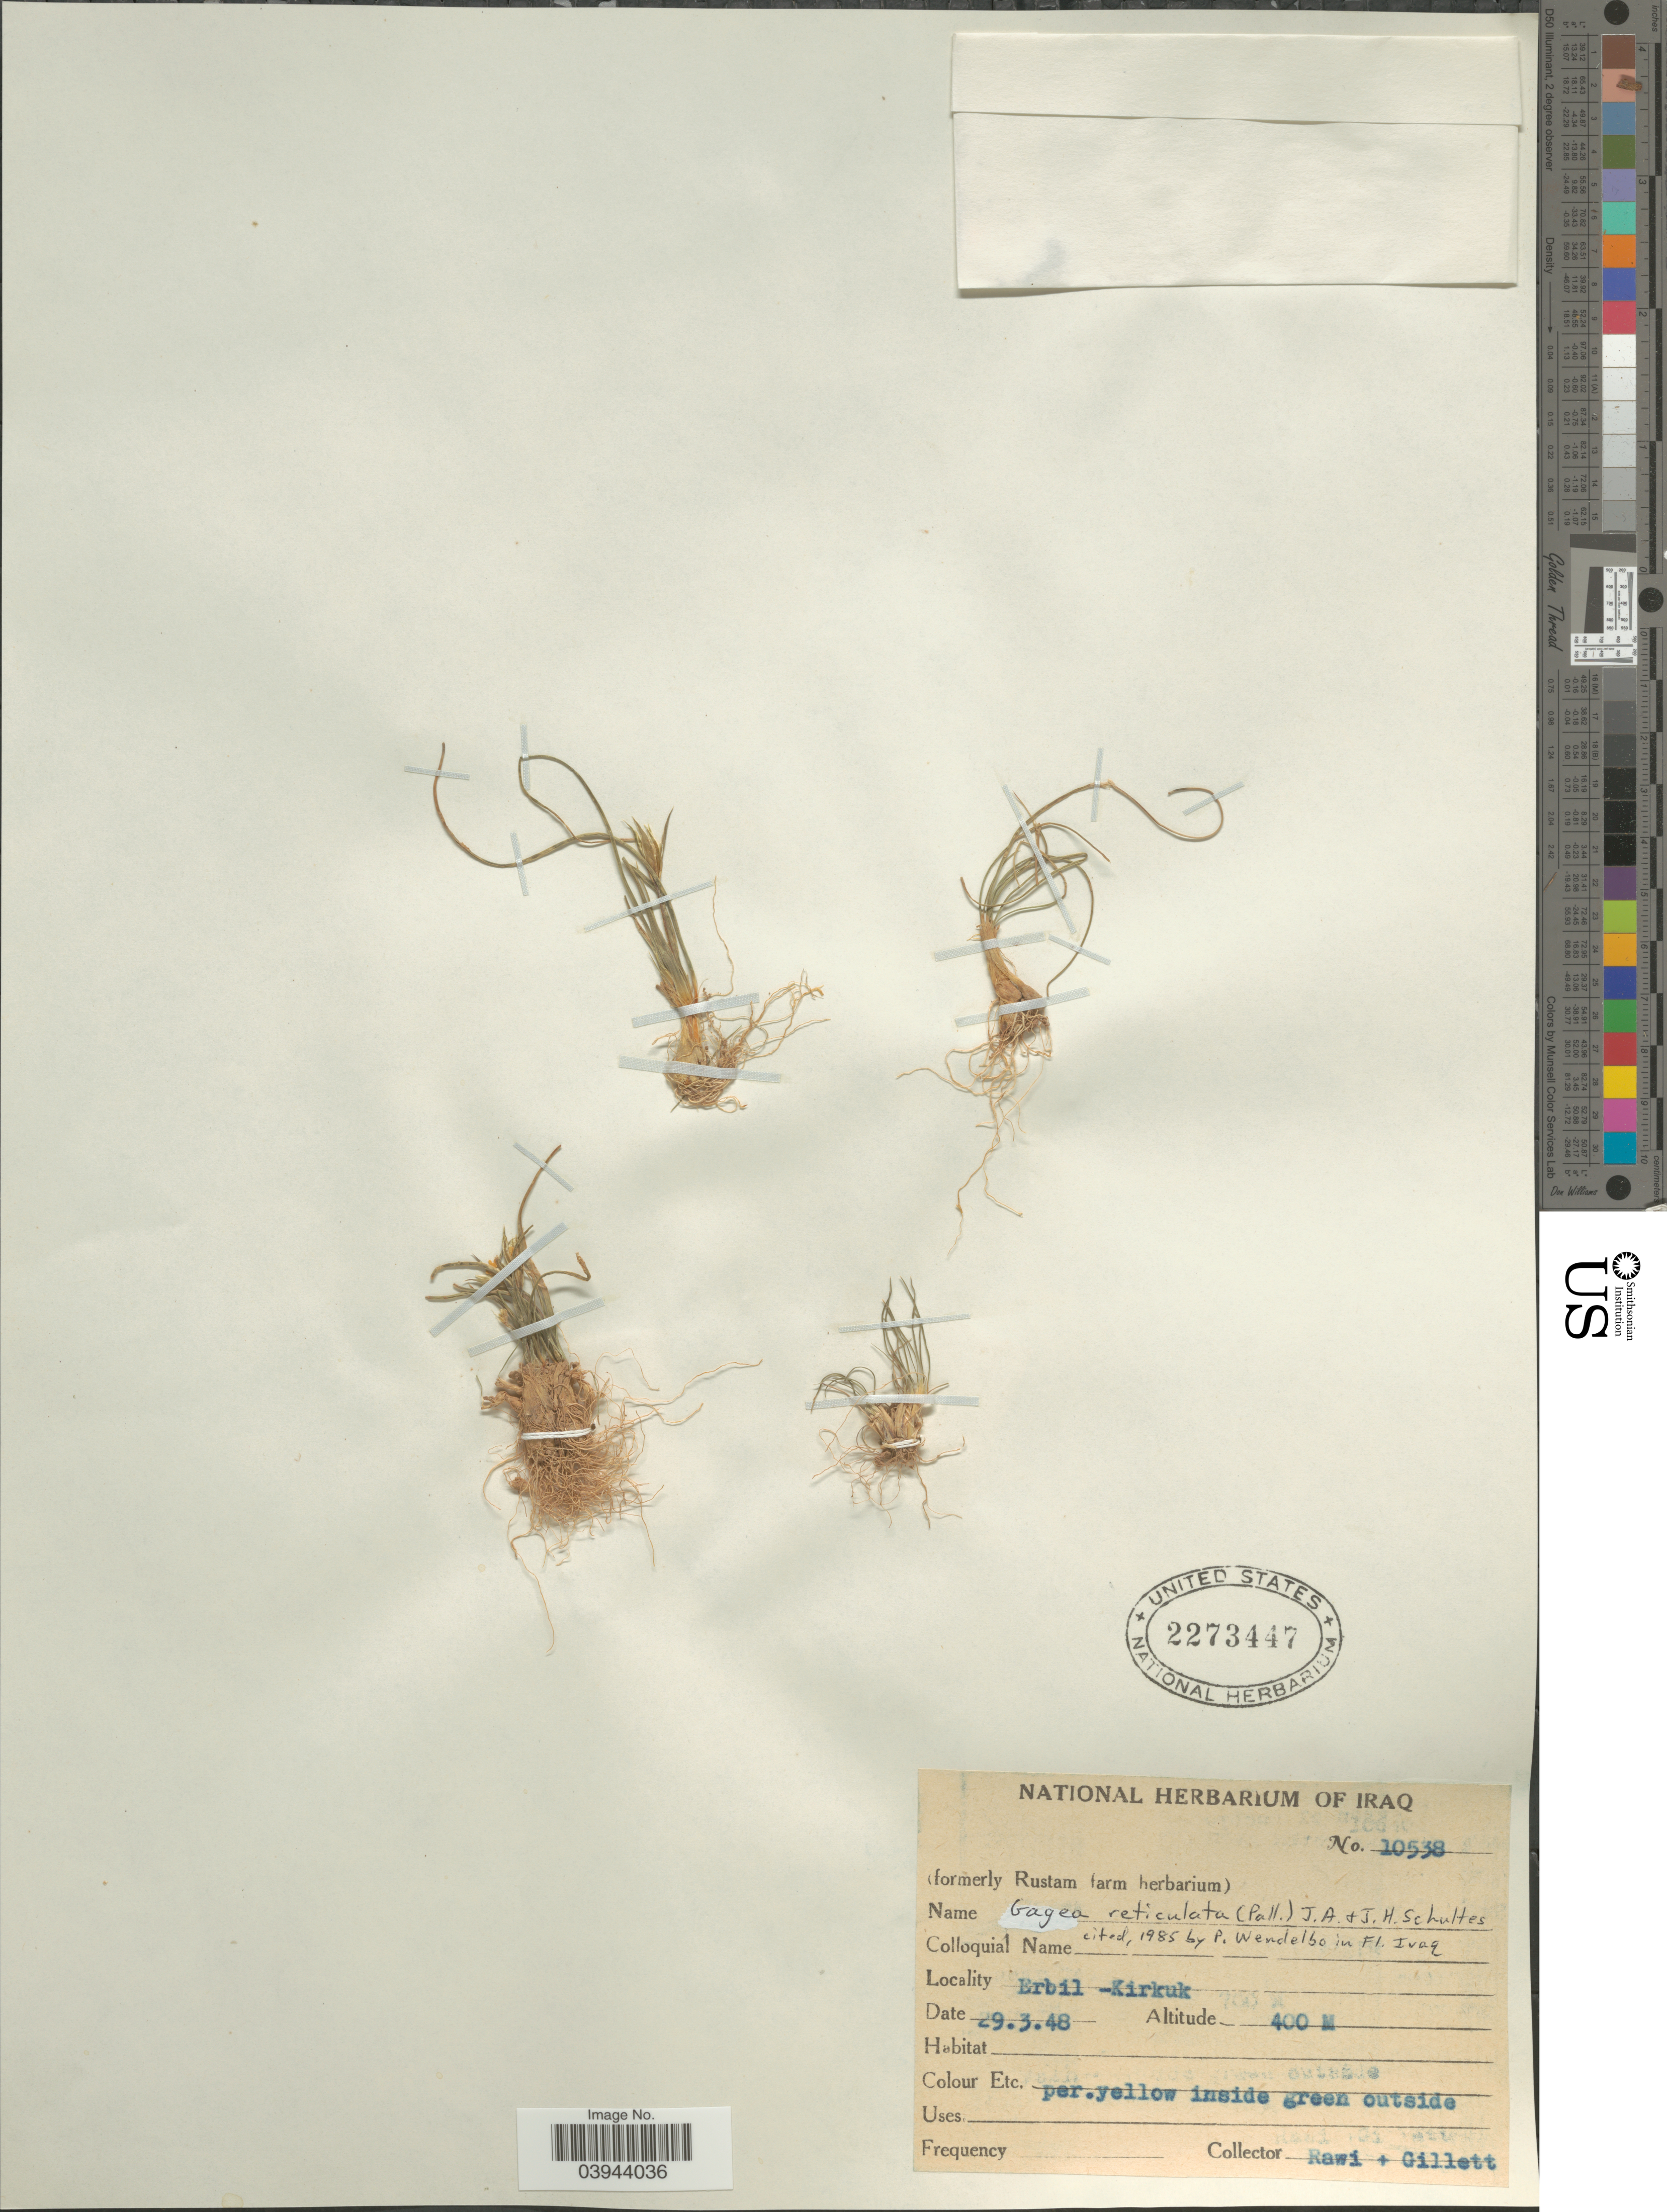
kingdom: Plantae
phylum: Tracheophyta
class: Liliopsida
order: Liliales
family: Liliaceae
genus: Gagea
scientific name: Gagea reticulata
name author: (Pall.) Schult. & Schult. f.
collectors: -. Rawi & Gillett, --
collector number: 10538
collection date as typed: Transcribed d/m/y: 29/3/48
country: Iraq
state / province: Arbīl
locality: Erbil - Kirkuk.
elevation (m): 400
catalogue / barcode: US 2273447